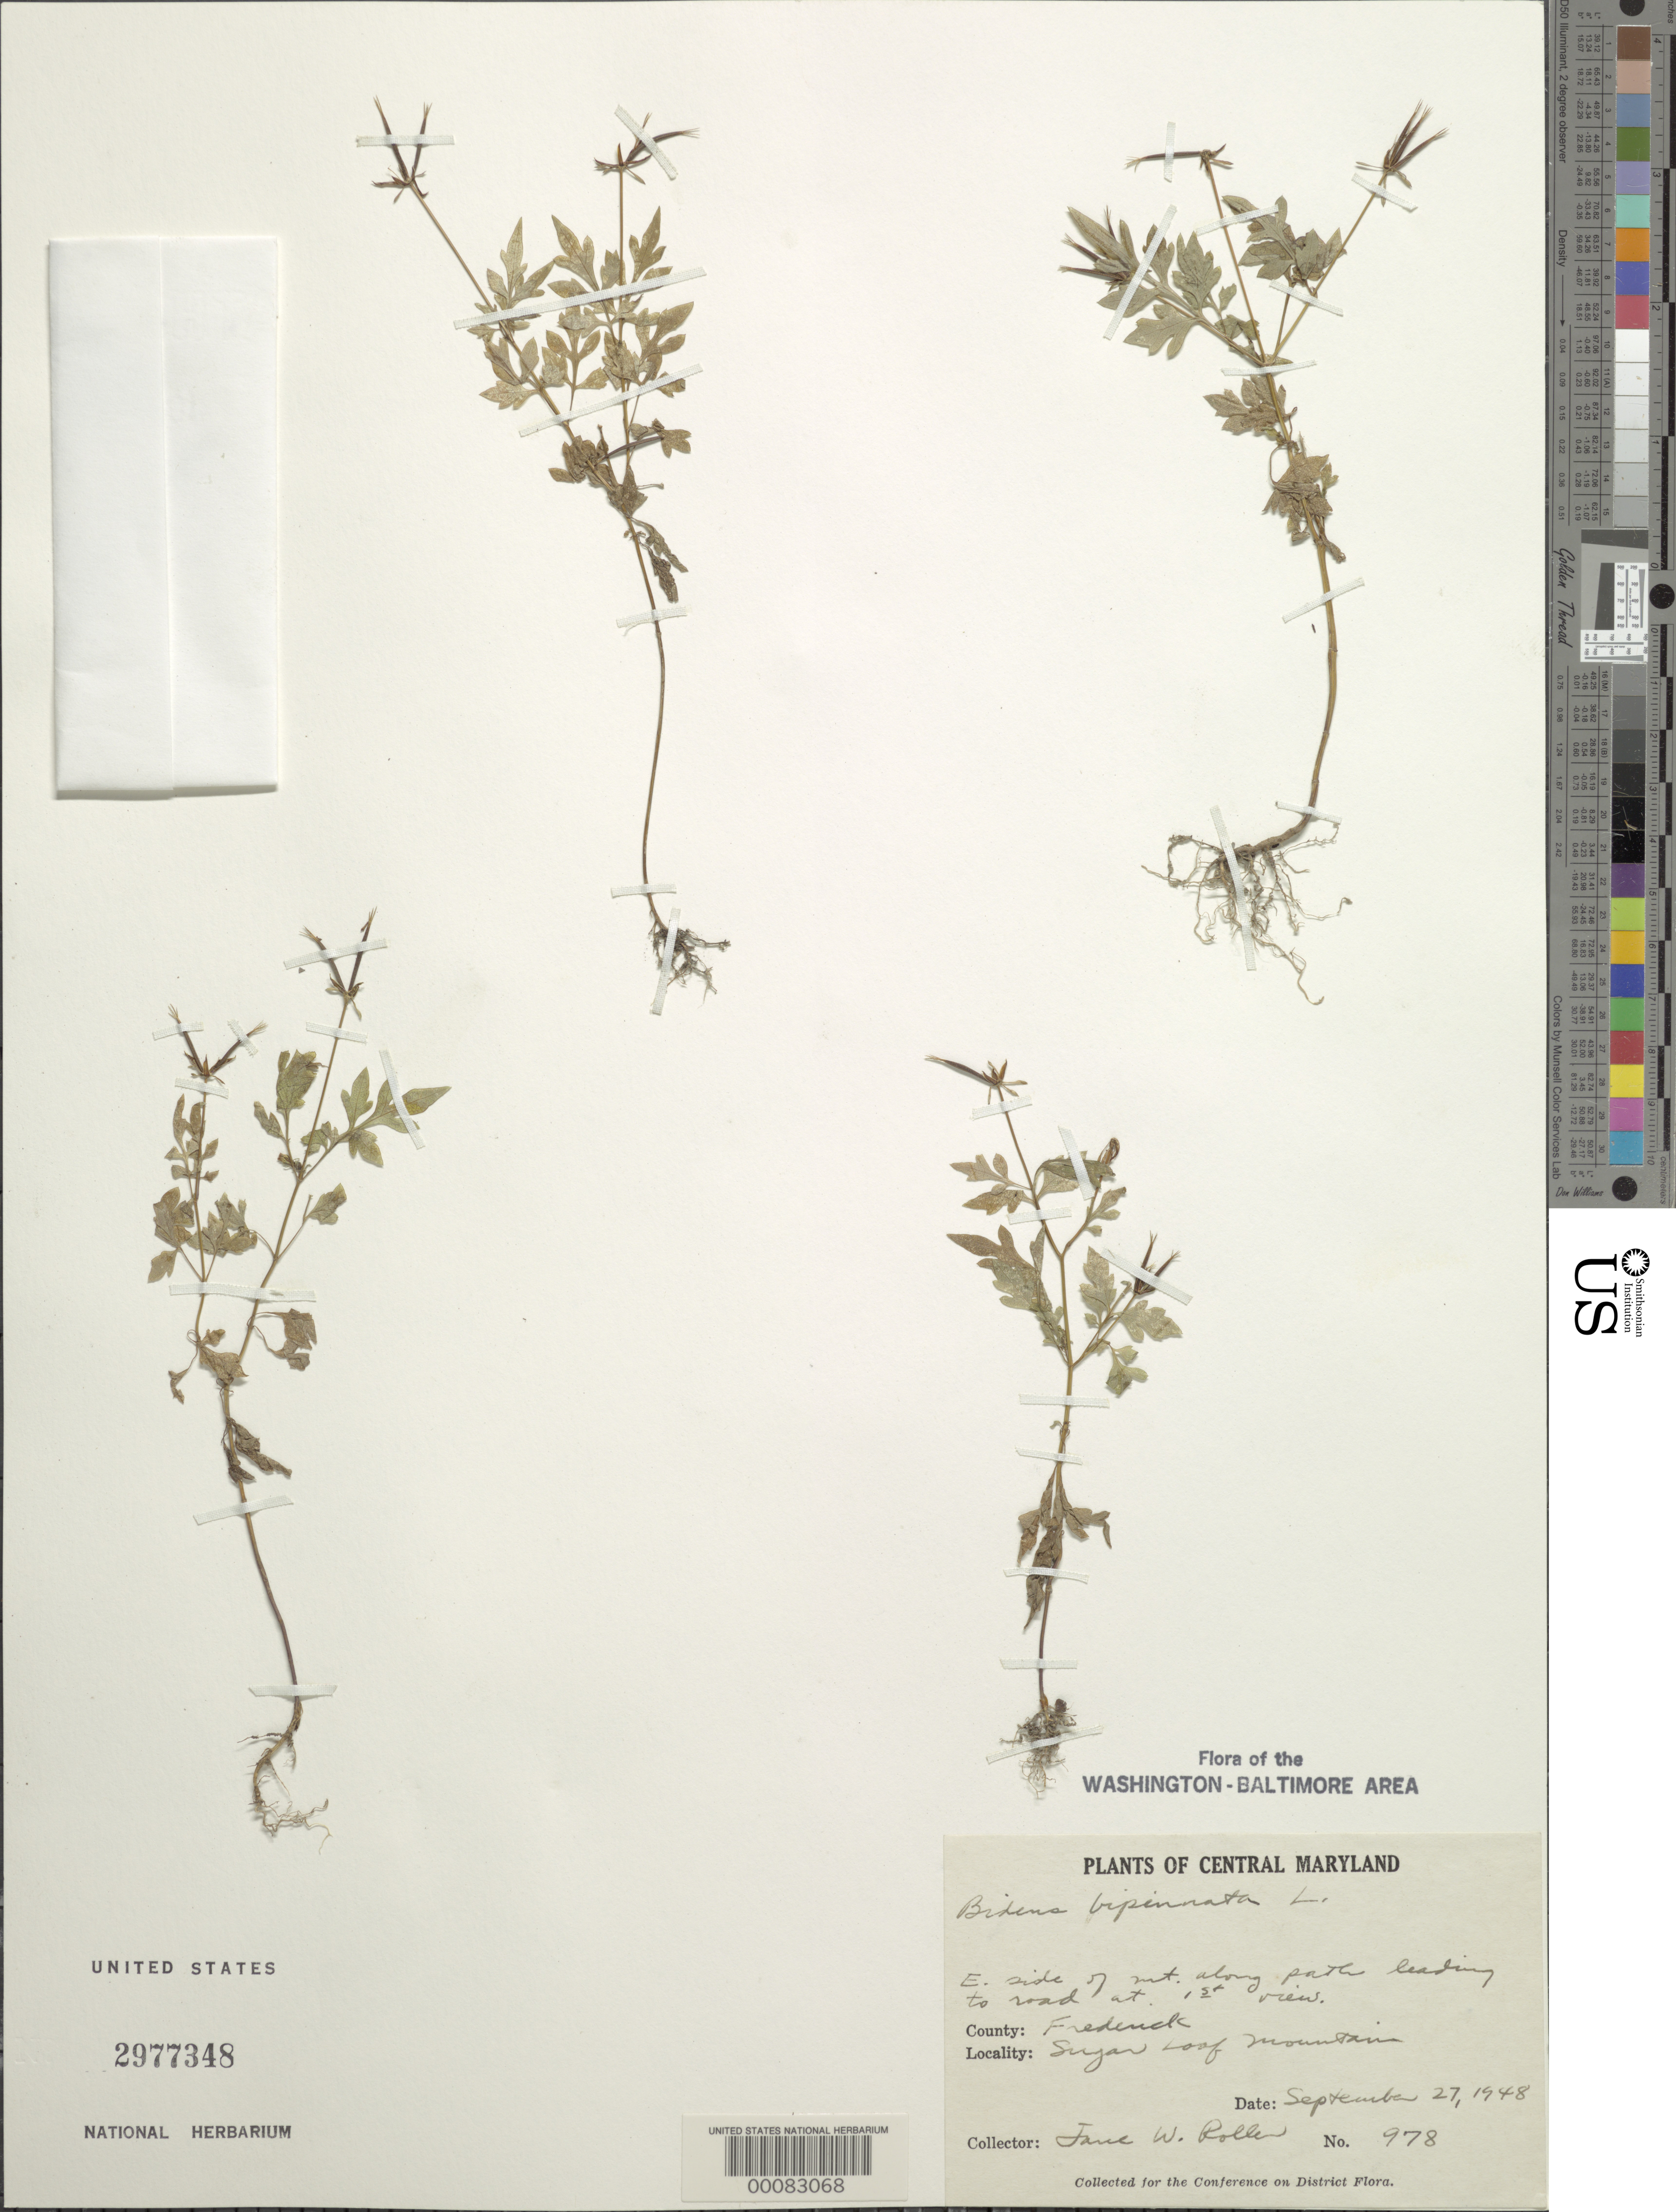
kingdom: Plantae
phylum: Tracheophyta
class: Magnoliopsida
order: Asterales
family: Asteraceae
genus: Bidens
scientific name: Bidens bipinnata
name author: L.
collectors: J. W. Roller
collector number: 978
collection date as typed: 27 Sep 1948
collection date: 1948-09-27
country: United States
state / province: Maryland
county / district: Frederick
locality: East side of Sugar Loaf Mountain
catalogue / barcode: US 2977348